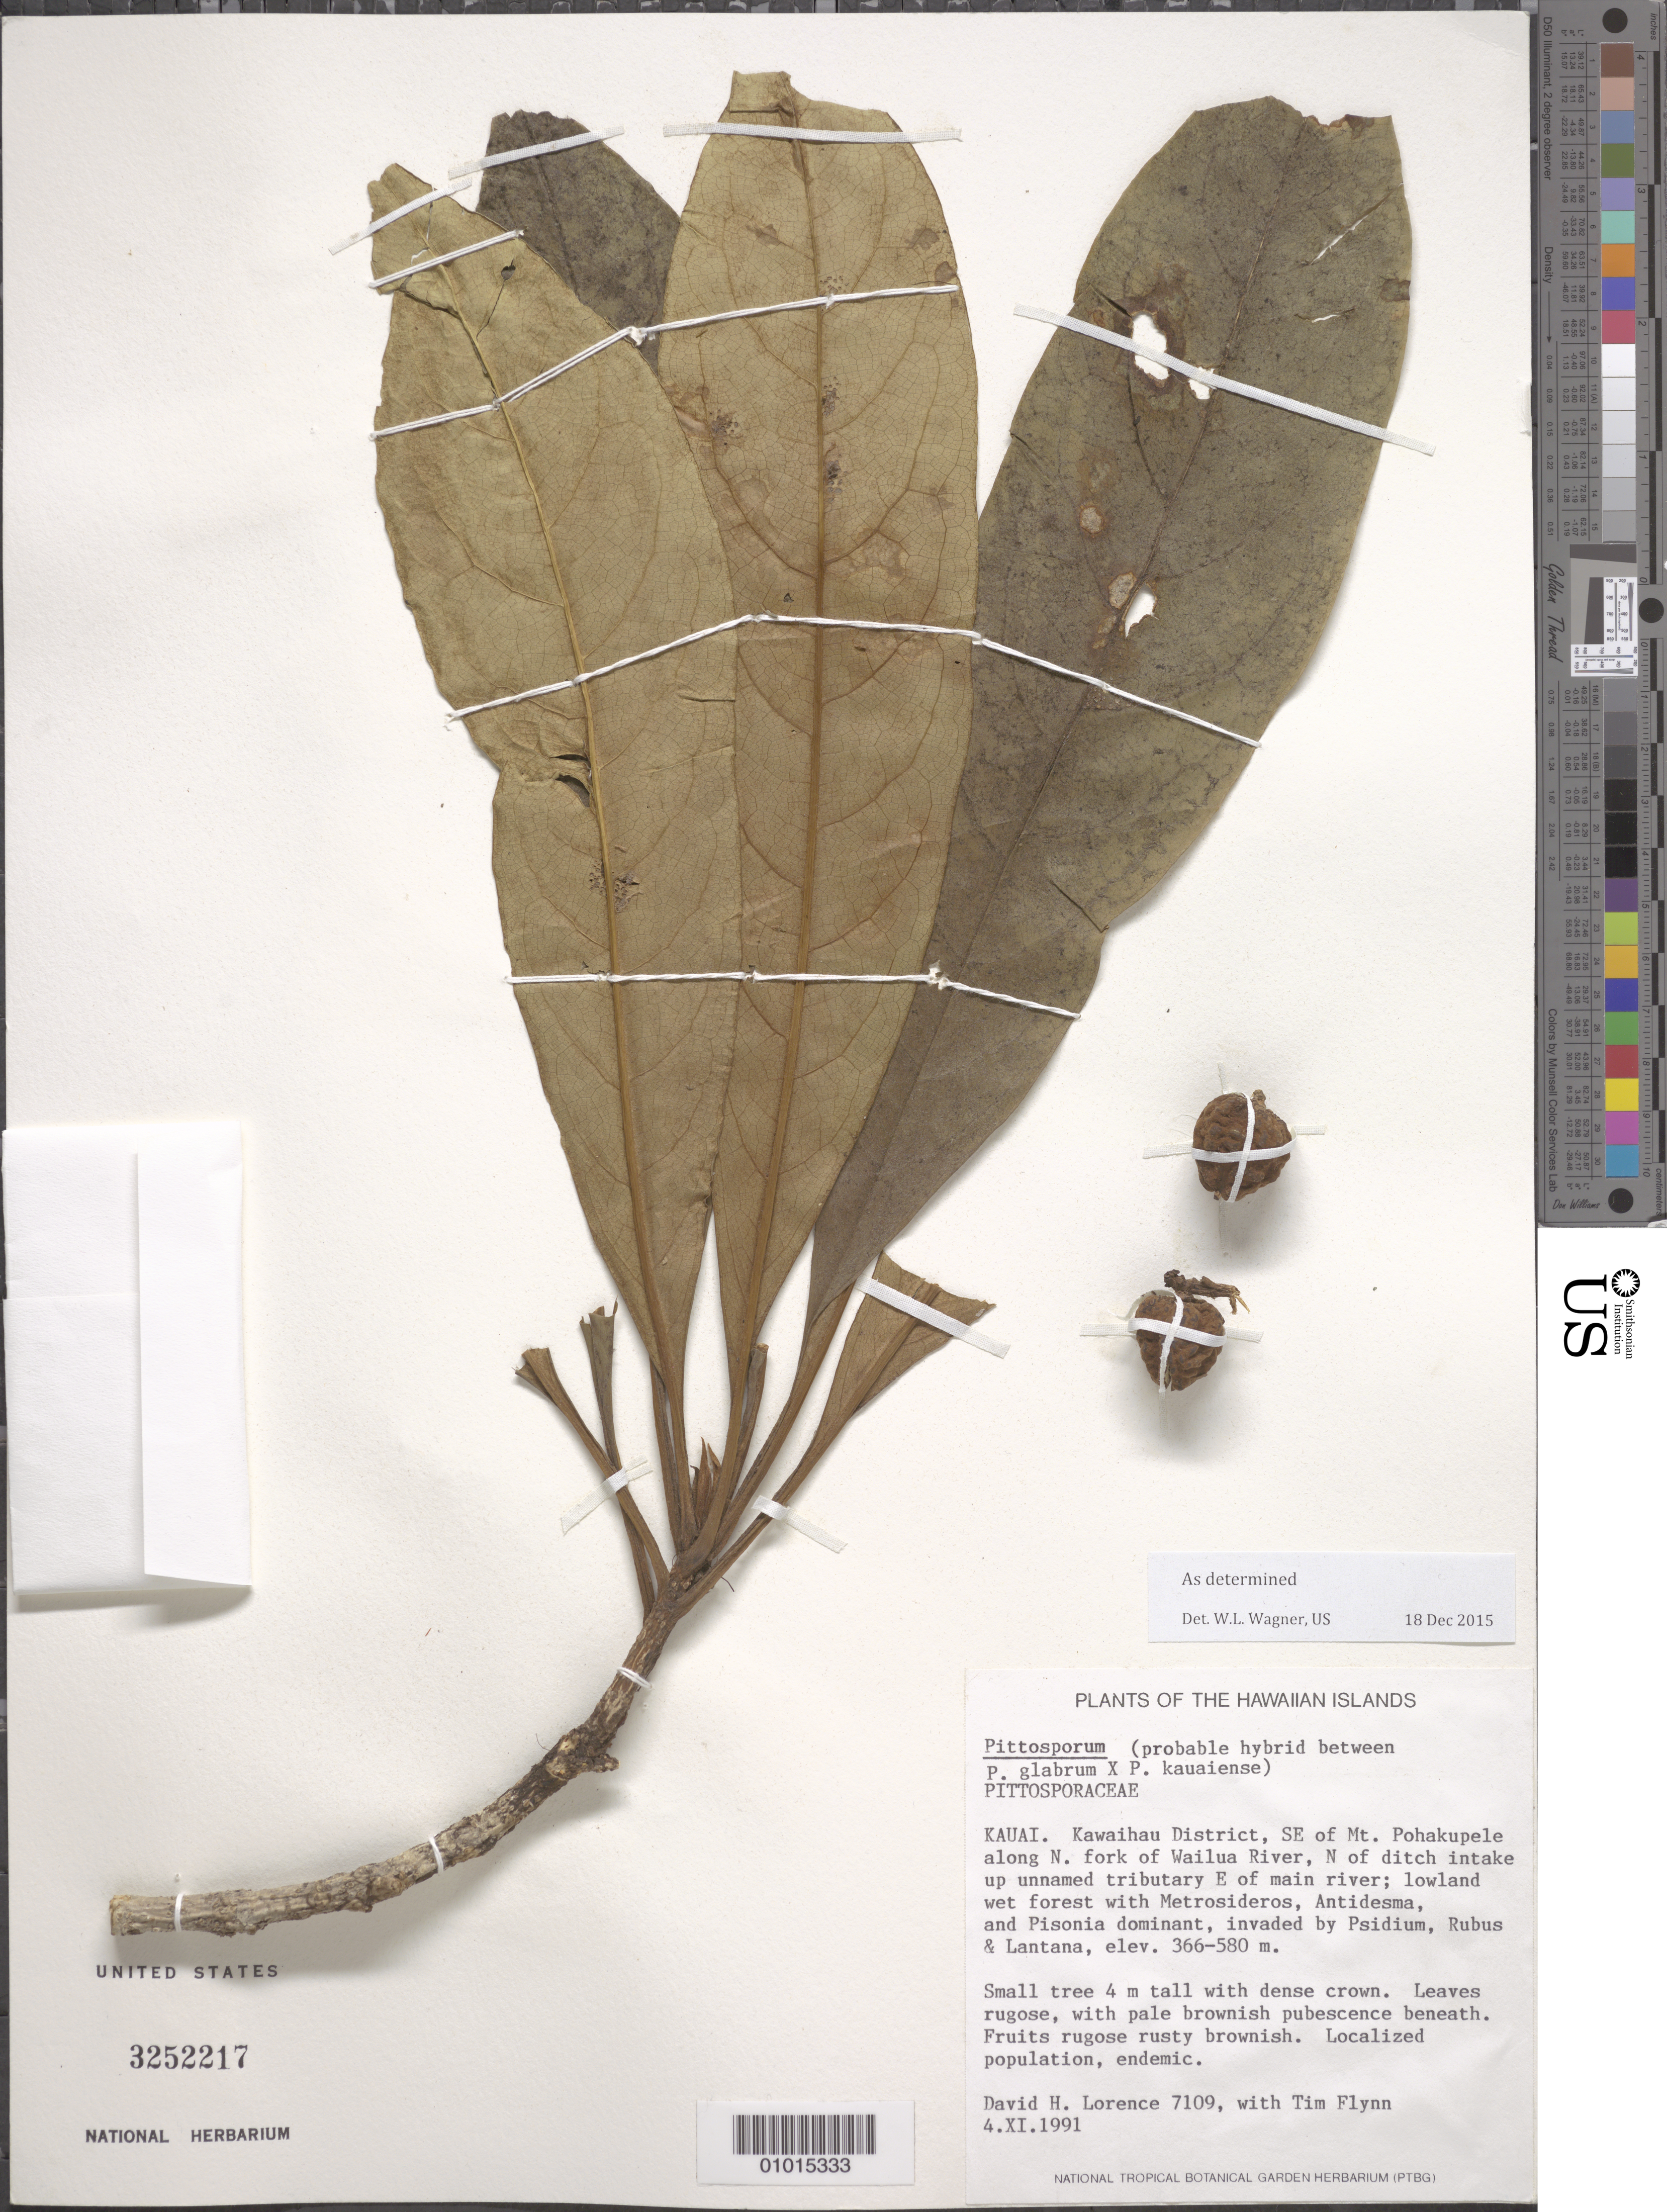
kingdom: Plantae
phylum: Tracheophyta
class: Magnoliopsida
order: Apiales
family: Pittosporaceae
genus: Pittosporum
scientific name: Pittosporum glabrum x P. kauaiense Hillebr.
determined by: Wagner, W. L., (BOT), Smithsonian Institution - National Museum of Natural History (UNITED STATES)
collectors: D. Lorence & T. W. Flynn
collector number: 7109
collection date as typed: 4 Nov 1991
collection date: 1991-11-04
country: United States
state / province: Hawaii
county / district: Kauai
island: Kaua'i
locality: Kawaihau District, SE of Mt. Pohakupele along N. fork of Wailua River, N of ditch intake up unnamed tributary E of main river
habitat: Lowland wet forest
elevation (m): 366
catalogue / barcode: US 3252217